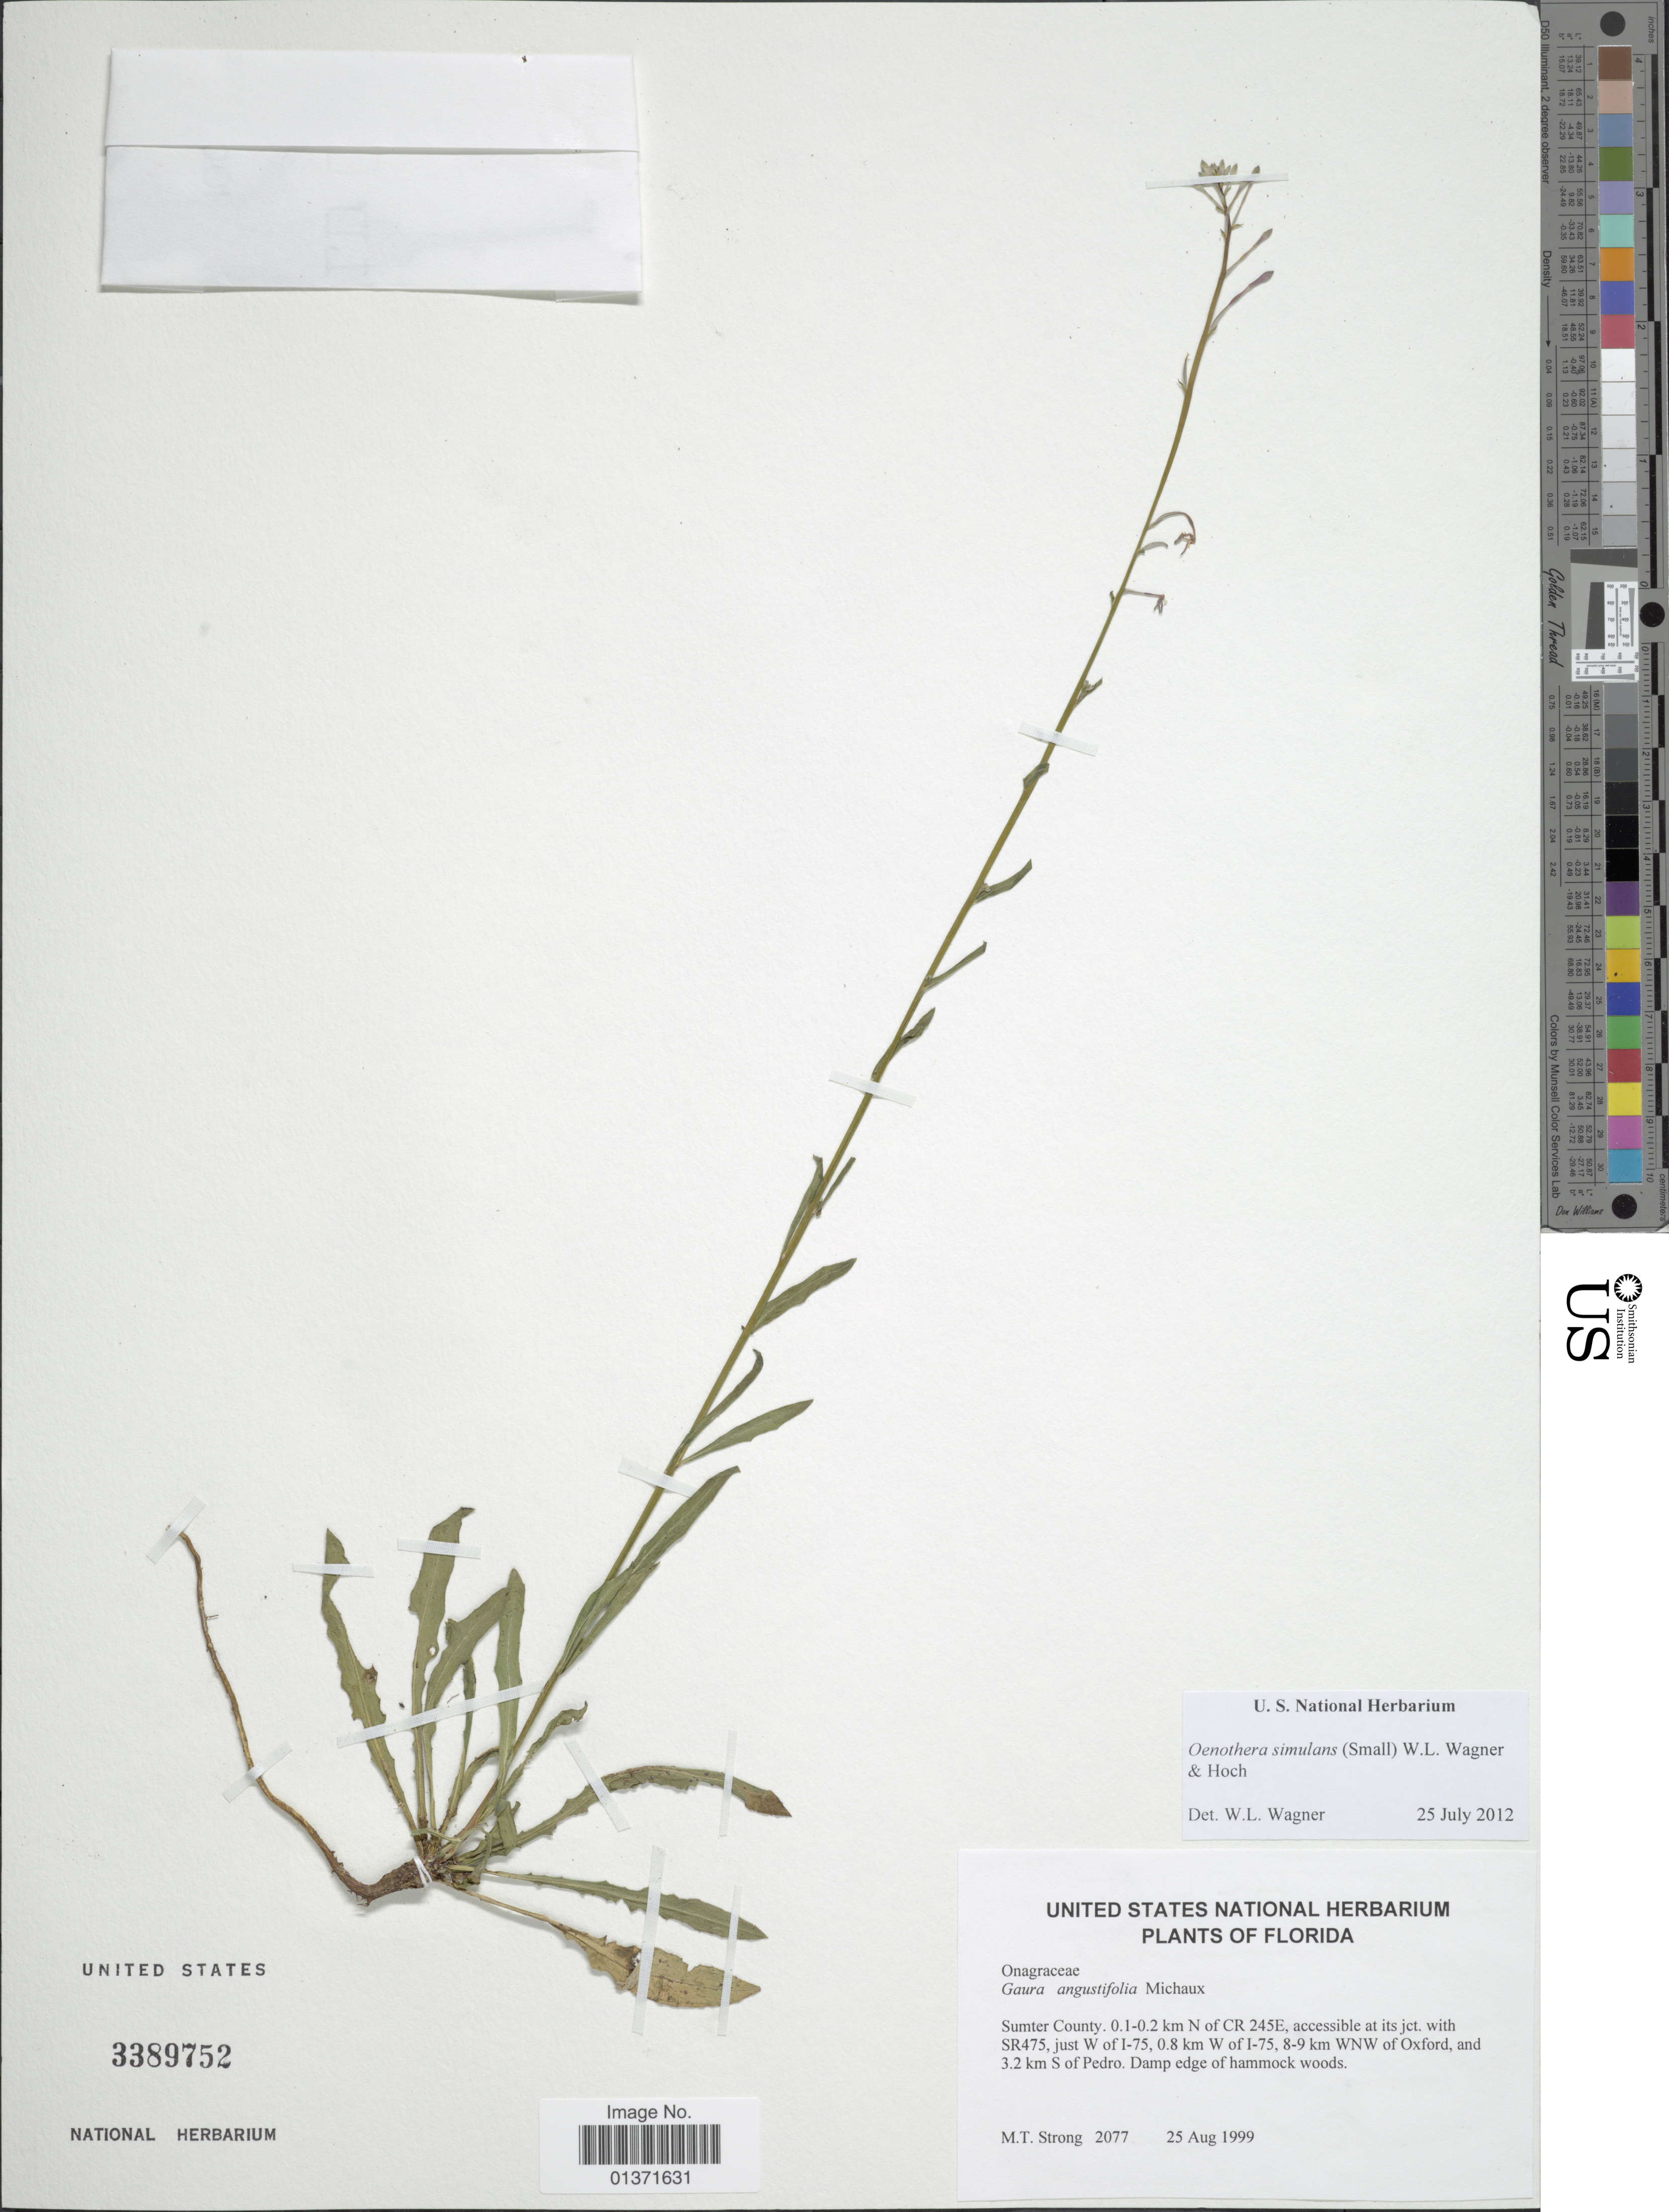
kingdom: Plantae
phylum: Tracheophyta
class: Magnoliopsida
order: Myrtales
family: Onagraceae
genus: Oenothera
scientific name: Oenothera simulans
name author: Michx.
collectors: M. T. Strong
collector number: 2077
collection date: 1999-08-25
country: United States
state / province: Florida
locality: Florida, Sumter County, 0.1-0.2 km N of CR 245E, accessible at its jct. with SR475, just W of I-75, 0.8 km W of I-75, 8-9 km WNW of Oxford, and 3.2 km S of Pedro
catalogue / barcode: US 3389752